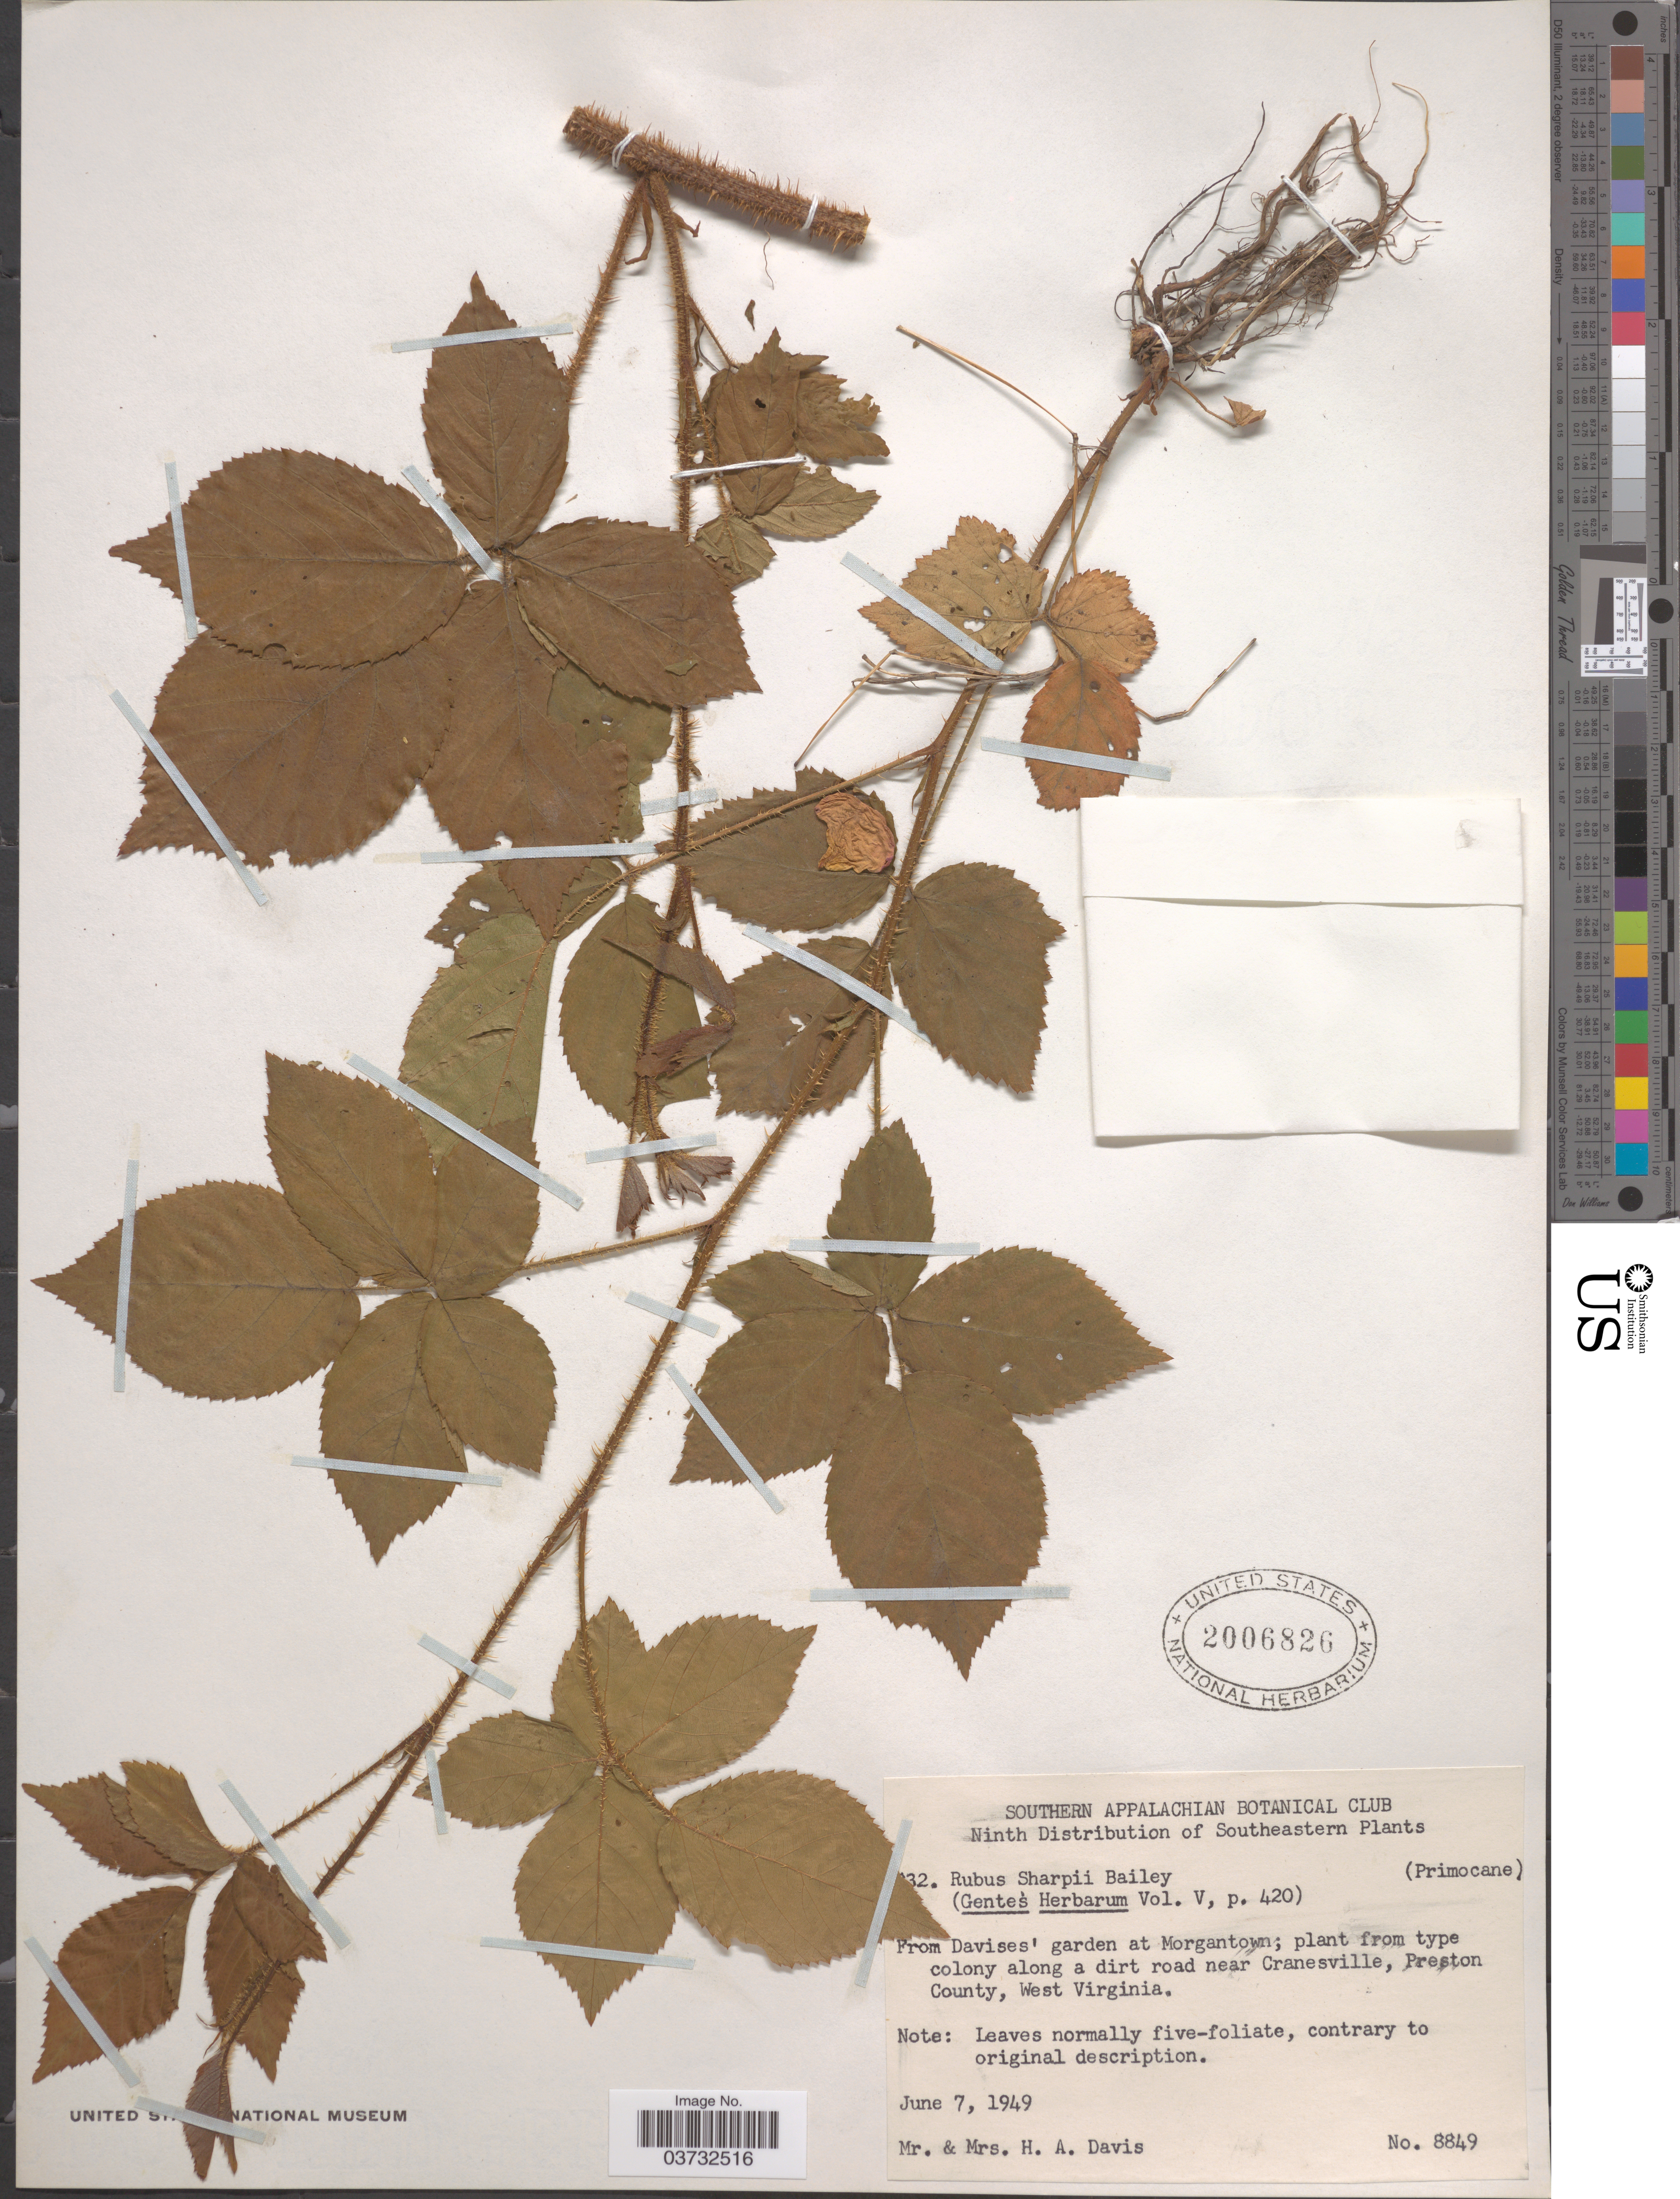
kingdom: Plantae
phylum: Tracheophyta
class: Magnoliopsida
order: Rosales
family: Rosaceae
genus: Rubus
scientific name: Rubus sharpii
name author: L.H. Bailey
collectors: H. Davis & H. Davis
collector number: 8849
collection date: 1949-06-07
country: United States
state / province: West Virginia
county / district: Preston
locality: From Davises' garden at Morgantown; plant from type colony along a dirt road near Cranesville, Preston County.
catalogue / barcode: US 2006826